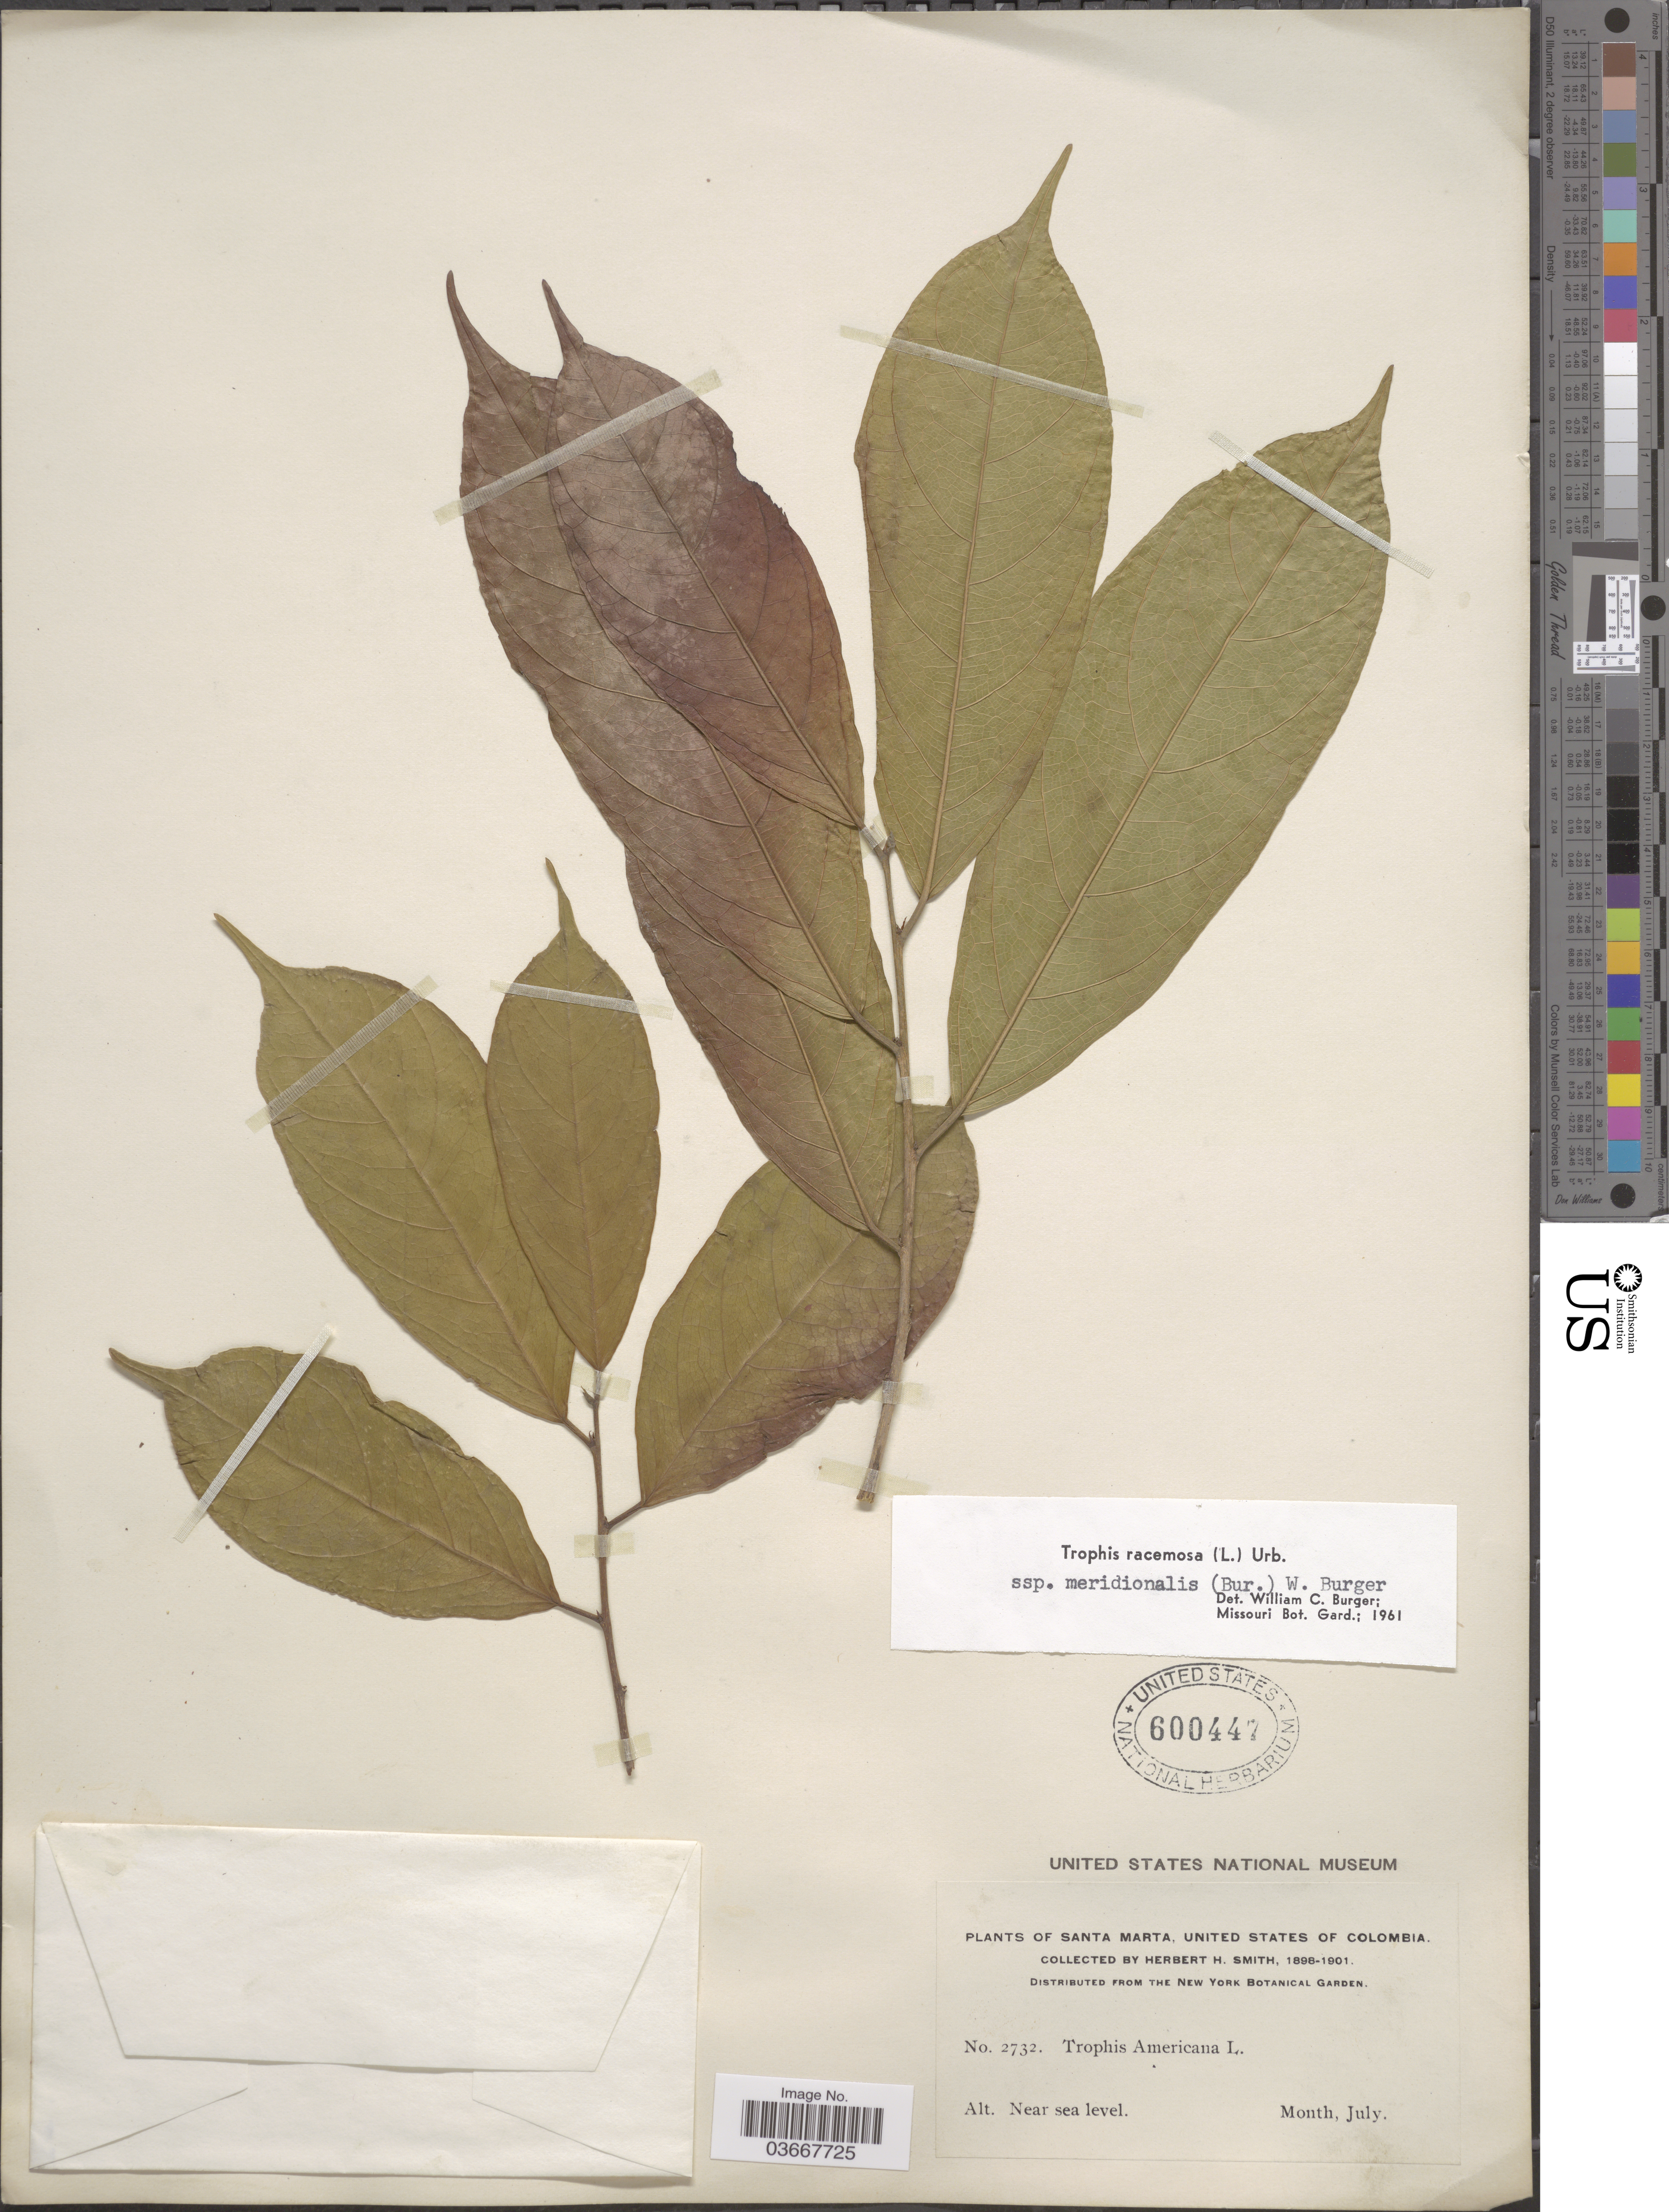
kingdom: Plantae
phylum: Tracheophyta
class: Magnoliopsida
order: Rosales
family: Moraceae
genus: Trophis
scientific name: Trophis racemosa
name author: (L.) Urb.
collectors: Herbert H. Smith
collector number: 2732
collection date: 1898-07/1901-07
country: Colombia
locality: Santa Marta, United States of Colombia.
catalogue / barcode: US 600447